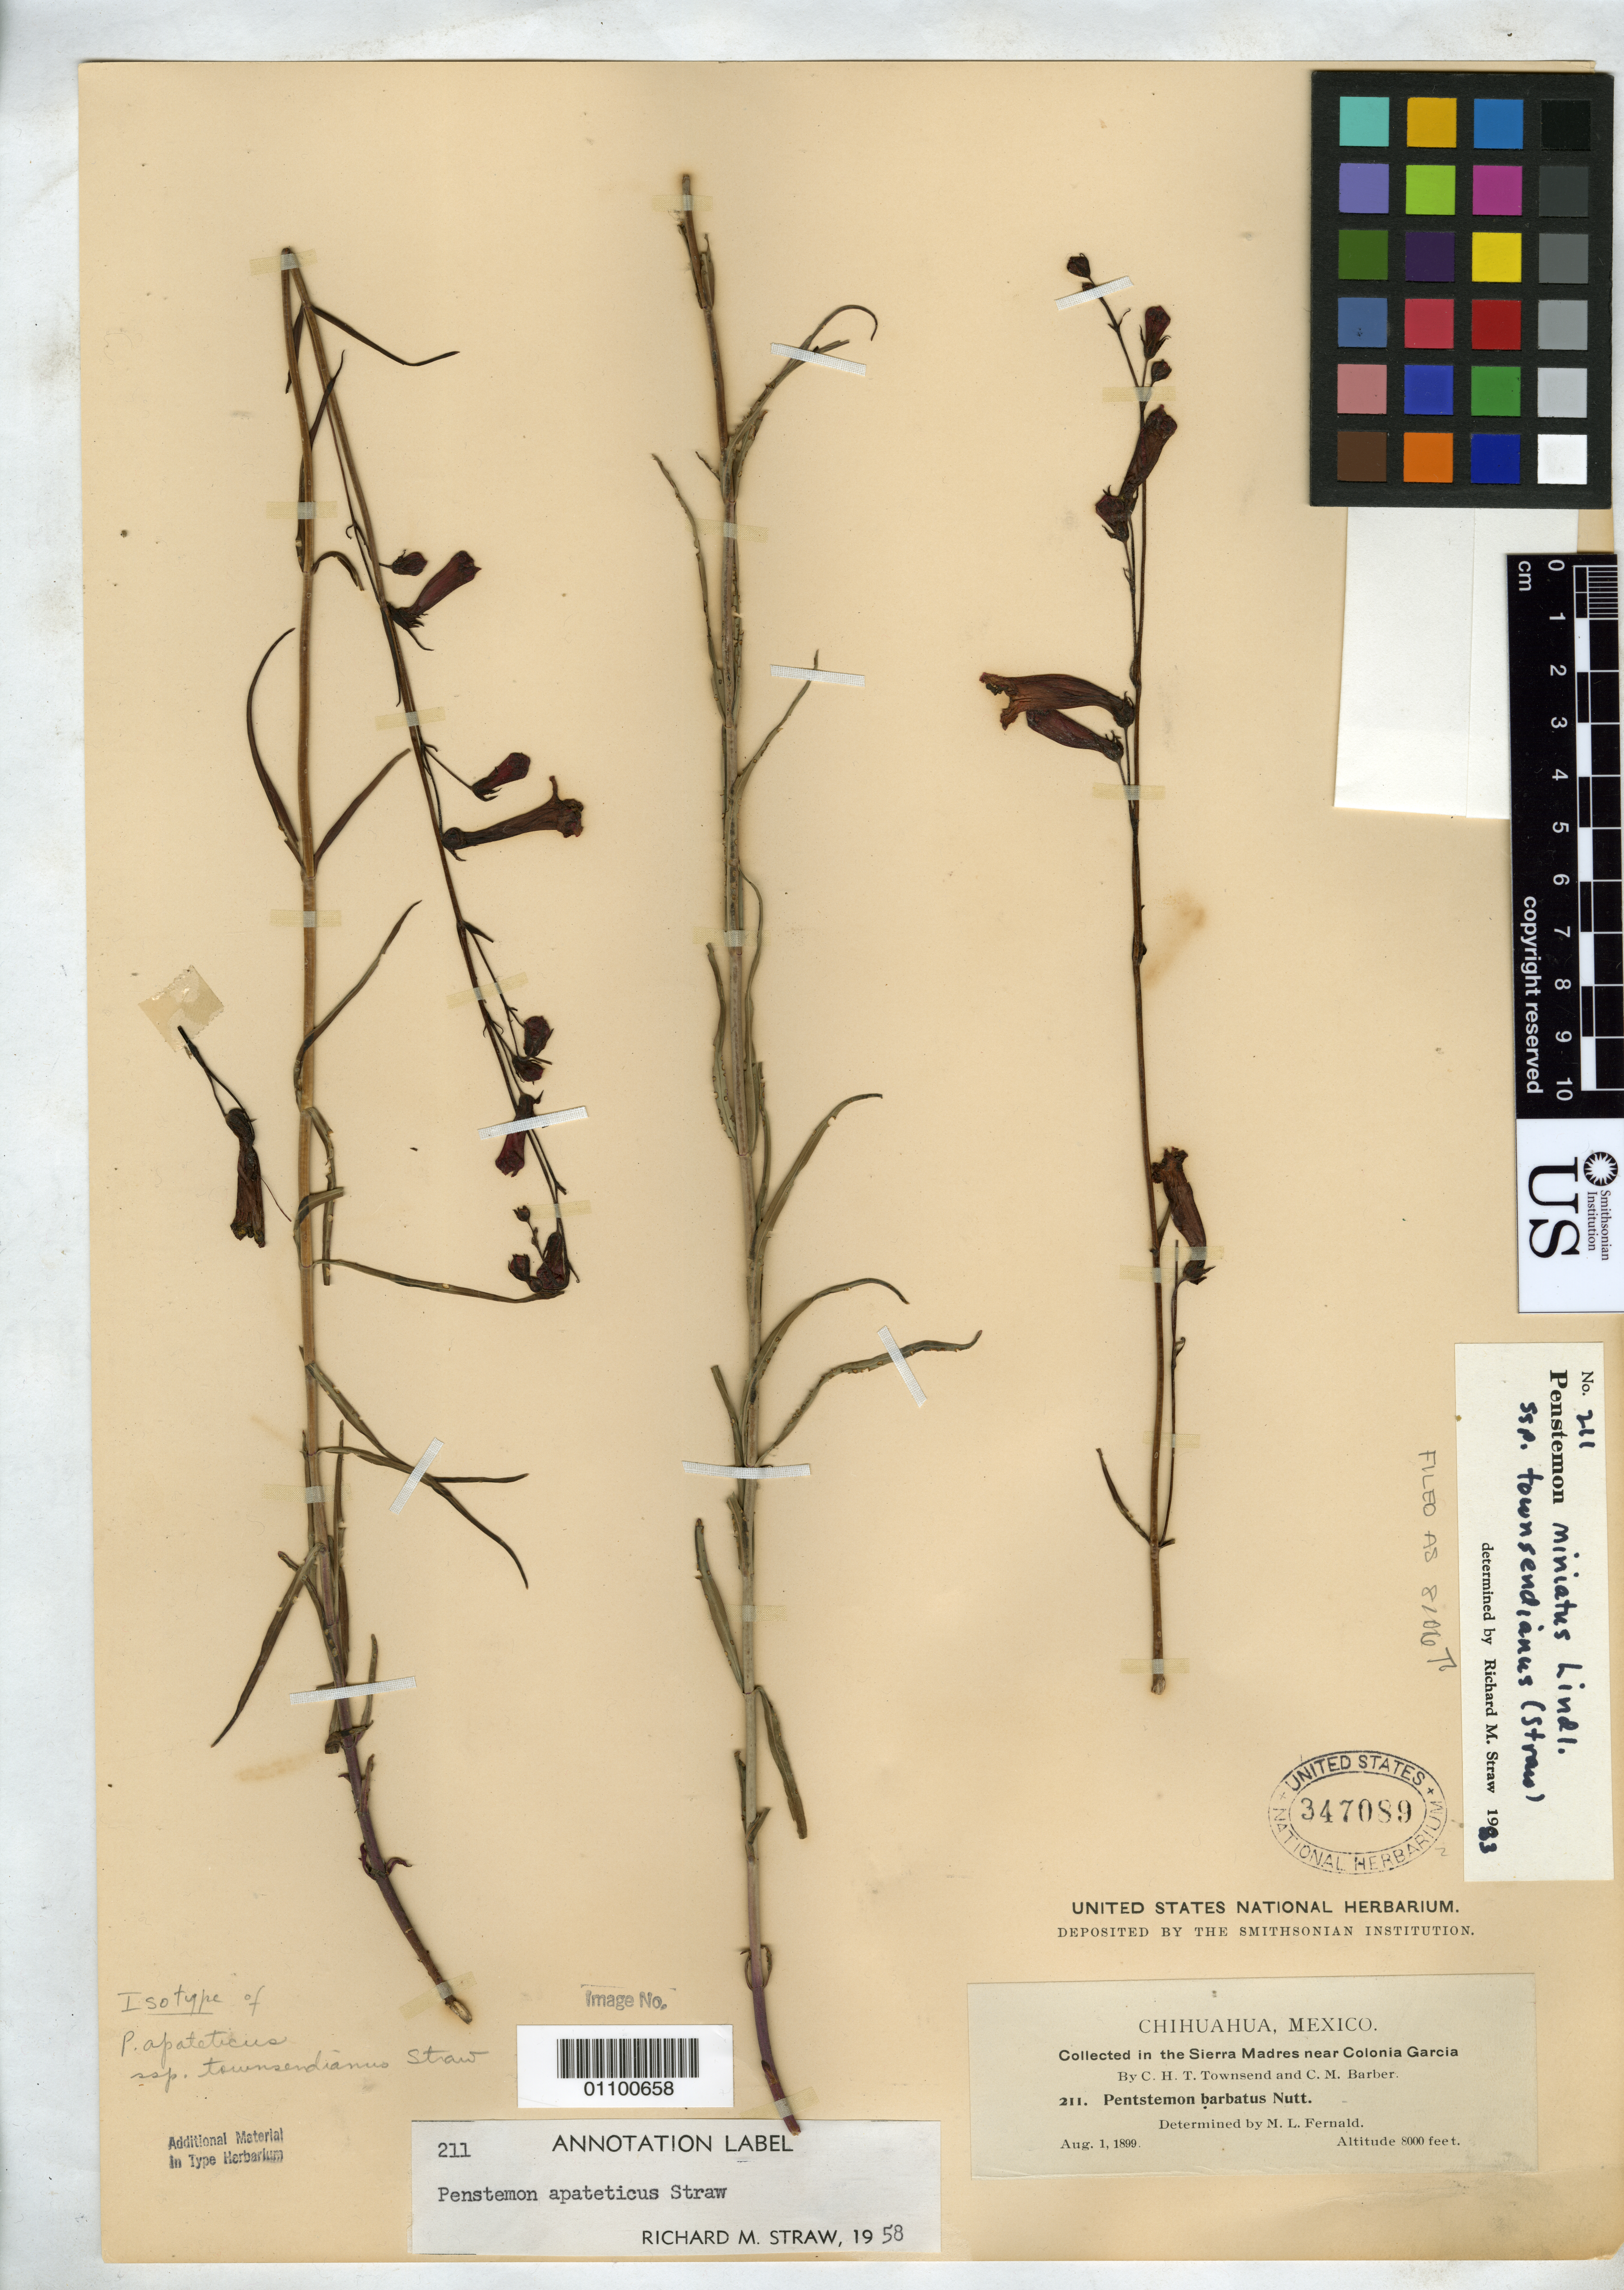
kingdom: Plantae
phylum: Tracheophyta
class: Magnoliopsida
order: Lamiales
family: Plantaginaceae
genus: Penstemon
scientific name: Penstemon apateticus subsp. townsendianus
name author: Straw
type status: Isotype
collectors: C. H. T. Townsend & C. Barber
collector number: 211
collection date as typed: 01 Aug 1899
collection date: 1899-08-01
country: Mexico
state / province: Chihuahua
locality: Colonia Garcia.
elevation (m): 2438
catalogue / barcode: US 347089